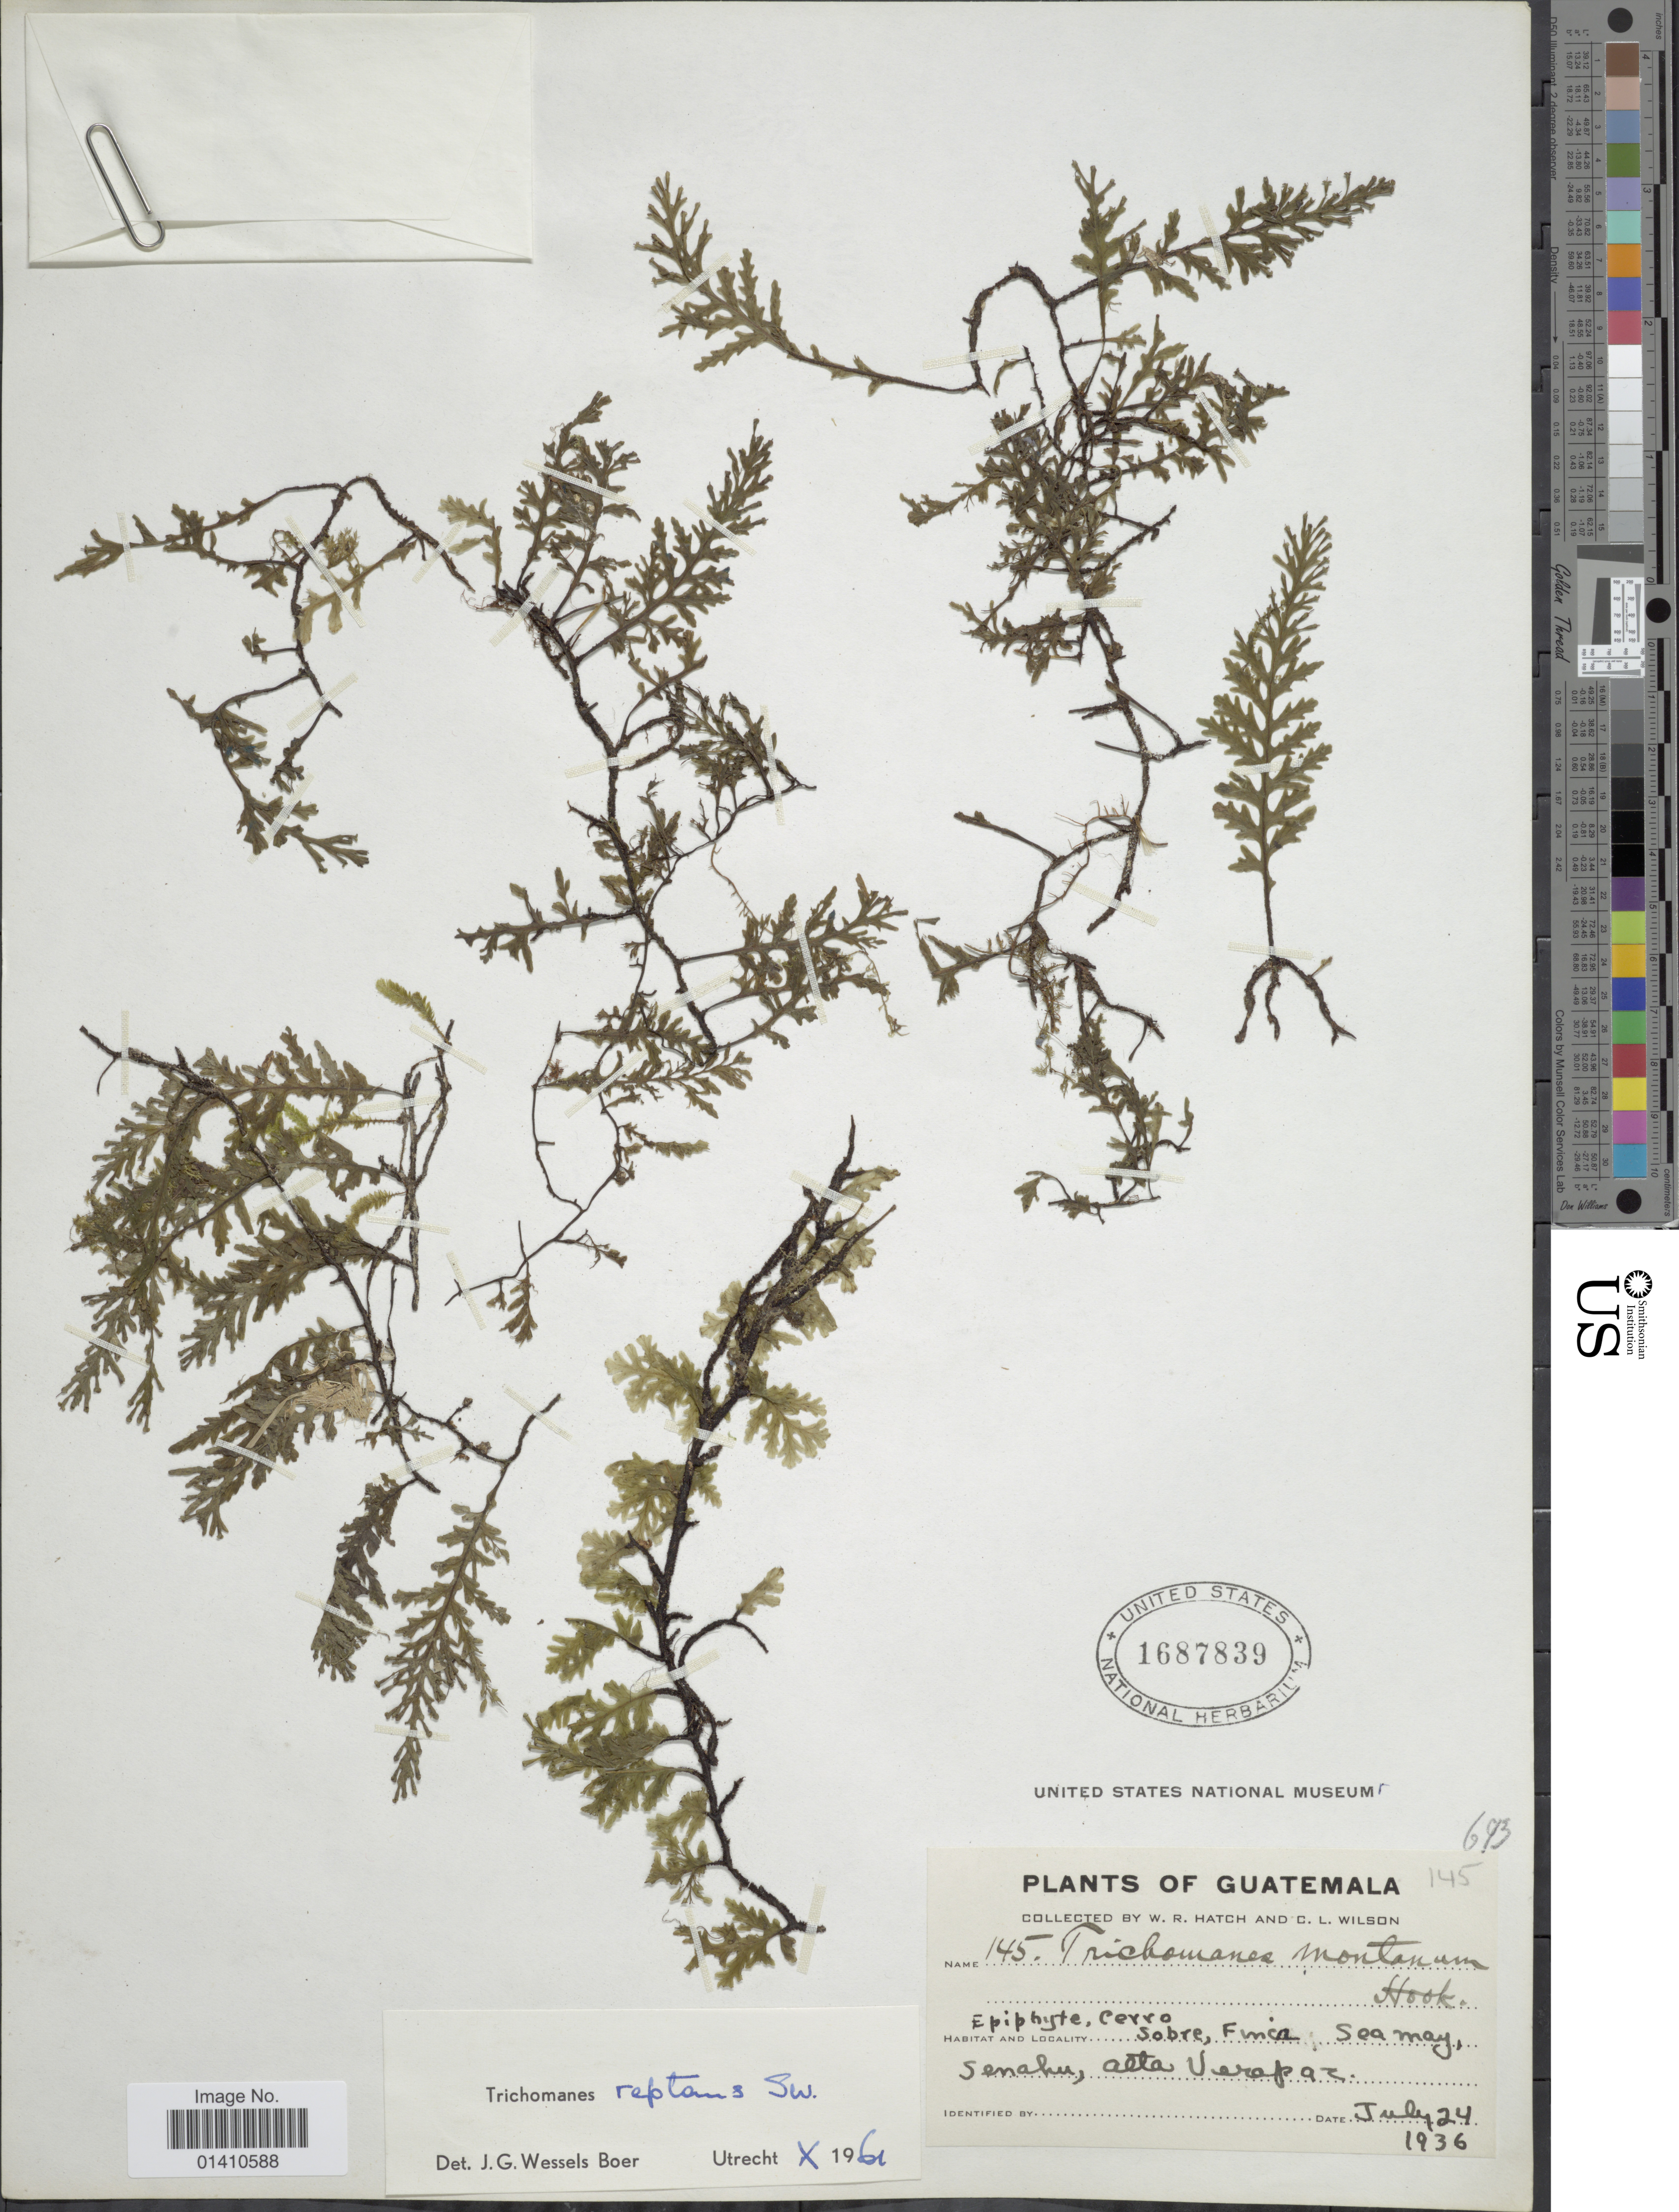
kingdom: Plantae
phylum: Tracheophyta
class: Polypodiopsida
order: Hymenophyllales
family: Hymenophyllaceae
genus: Didymoglossum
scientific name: Didymoglossum reptans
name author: (Sw.) C. Presl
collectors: W. Hatch & C. L. Wilson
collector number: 145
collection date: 1936-07-24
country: Guatemala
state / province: Alta Verapaz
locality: Cerro sobre, Finca. seamay senahu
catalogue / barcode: US 1687839